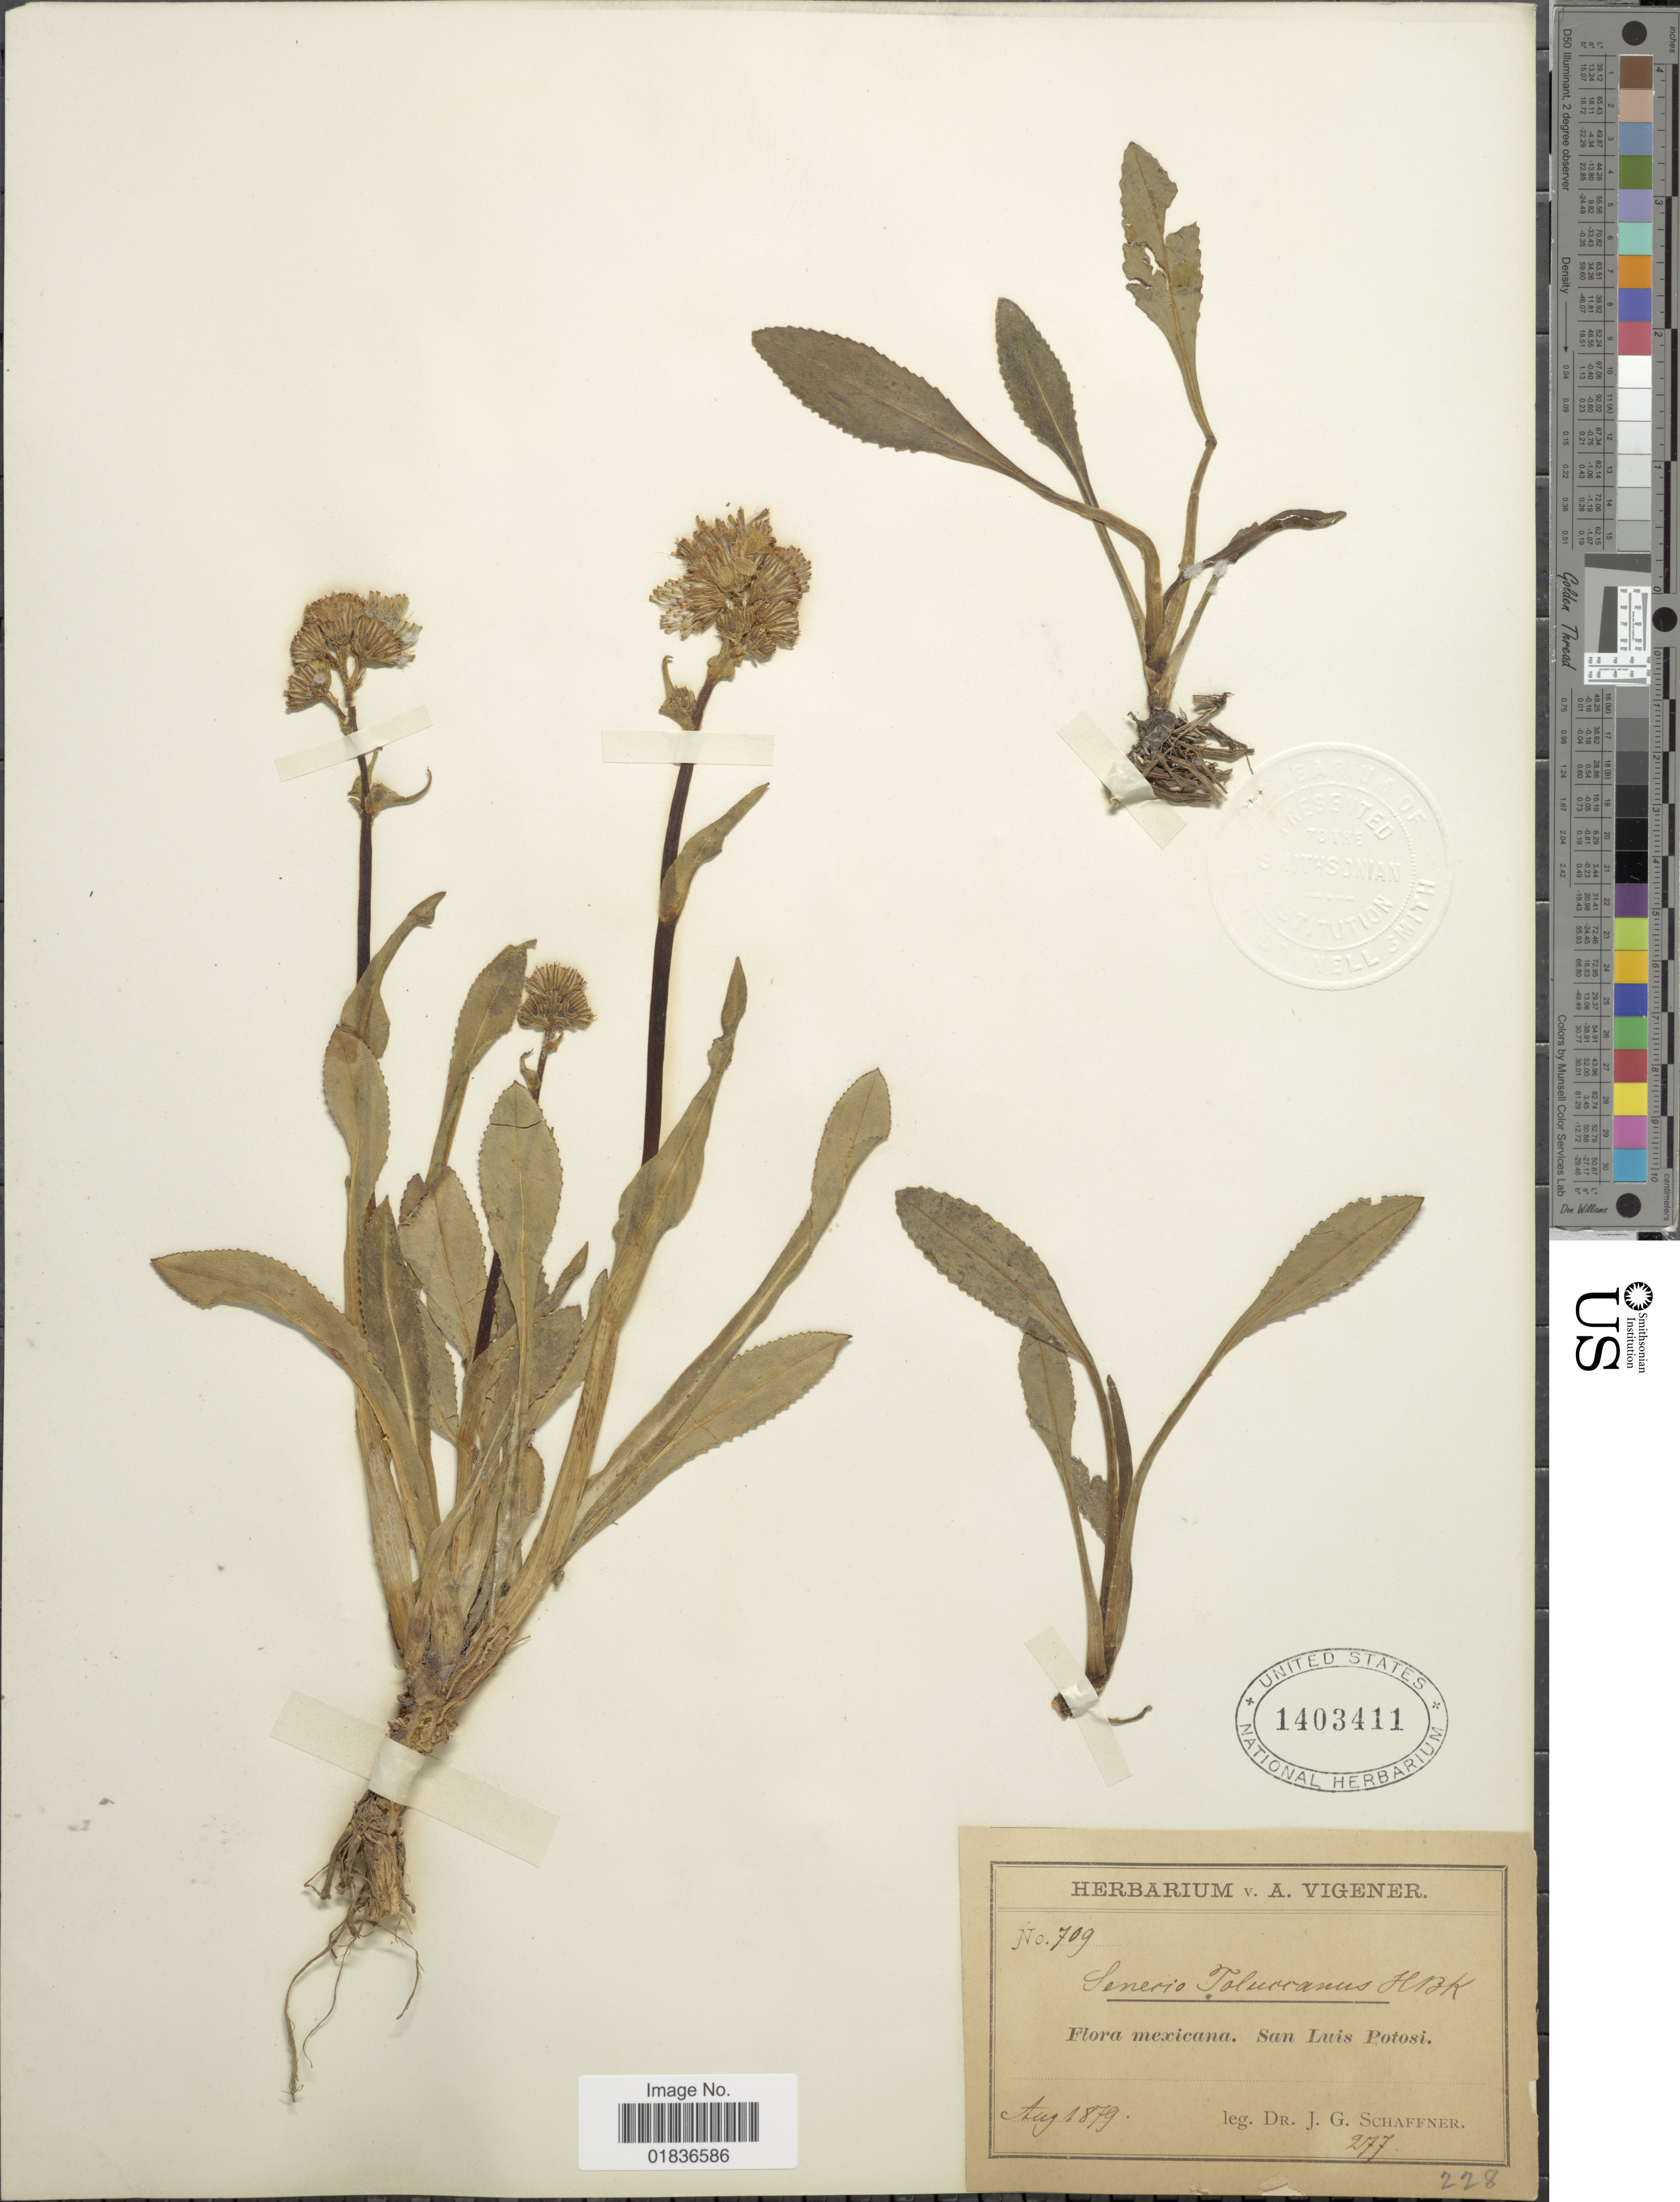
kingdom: Plantae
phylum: Tracheophyta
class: Magnoliopsida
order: Asterales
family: Asteraceae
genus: Senecio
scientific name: Senecio toluccanus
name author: DC.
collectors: J. G. Schaffner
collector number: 709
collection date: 1879-08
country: Mexico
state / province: San Luis Potosí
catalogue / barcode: US 1403411